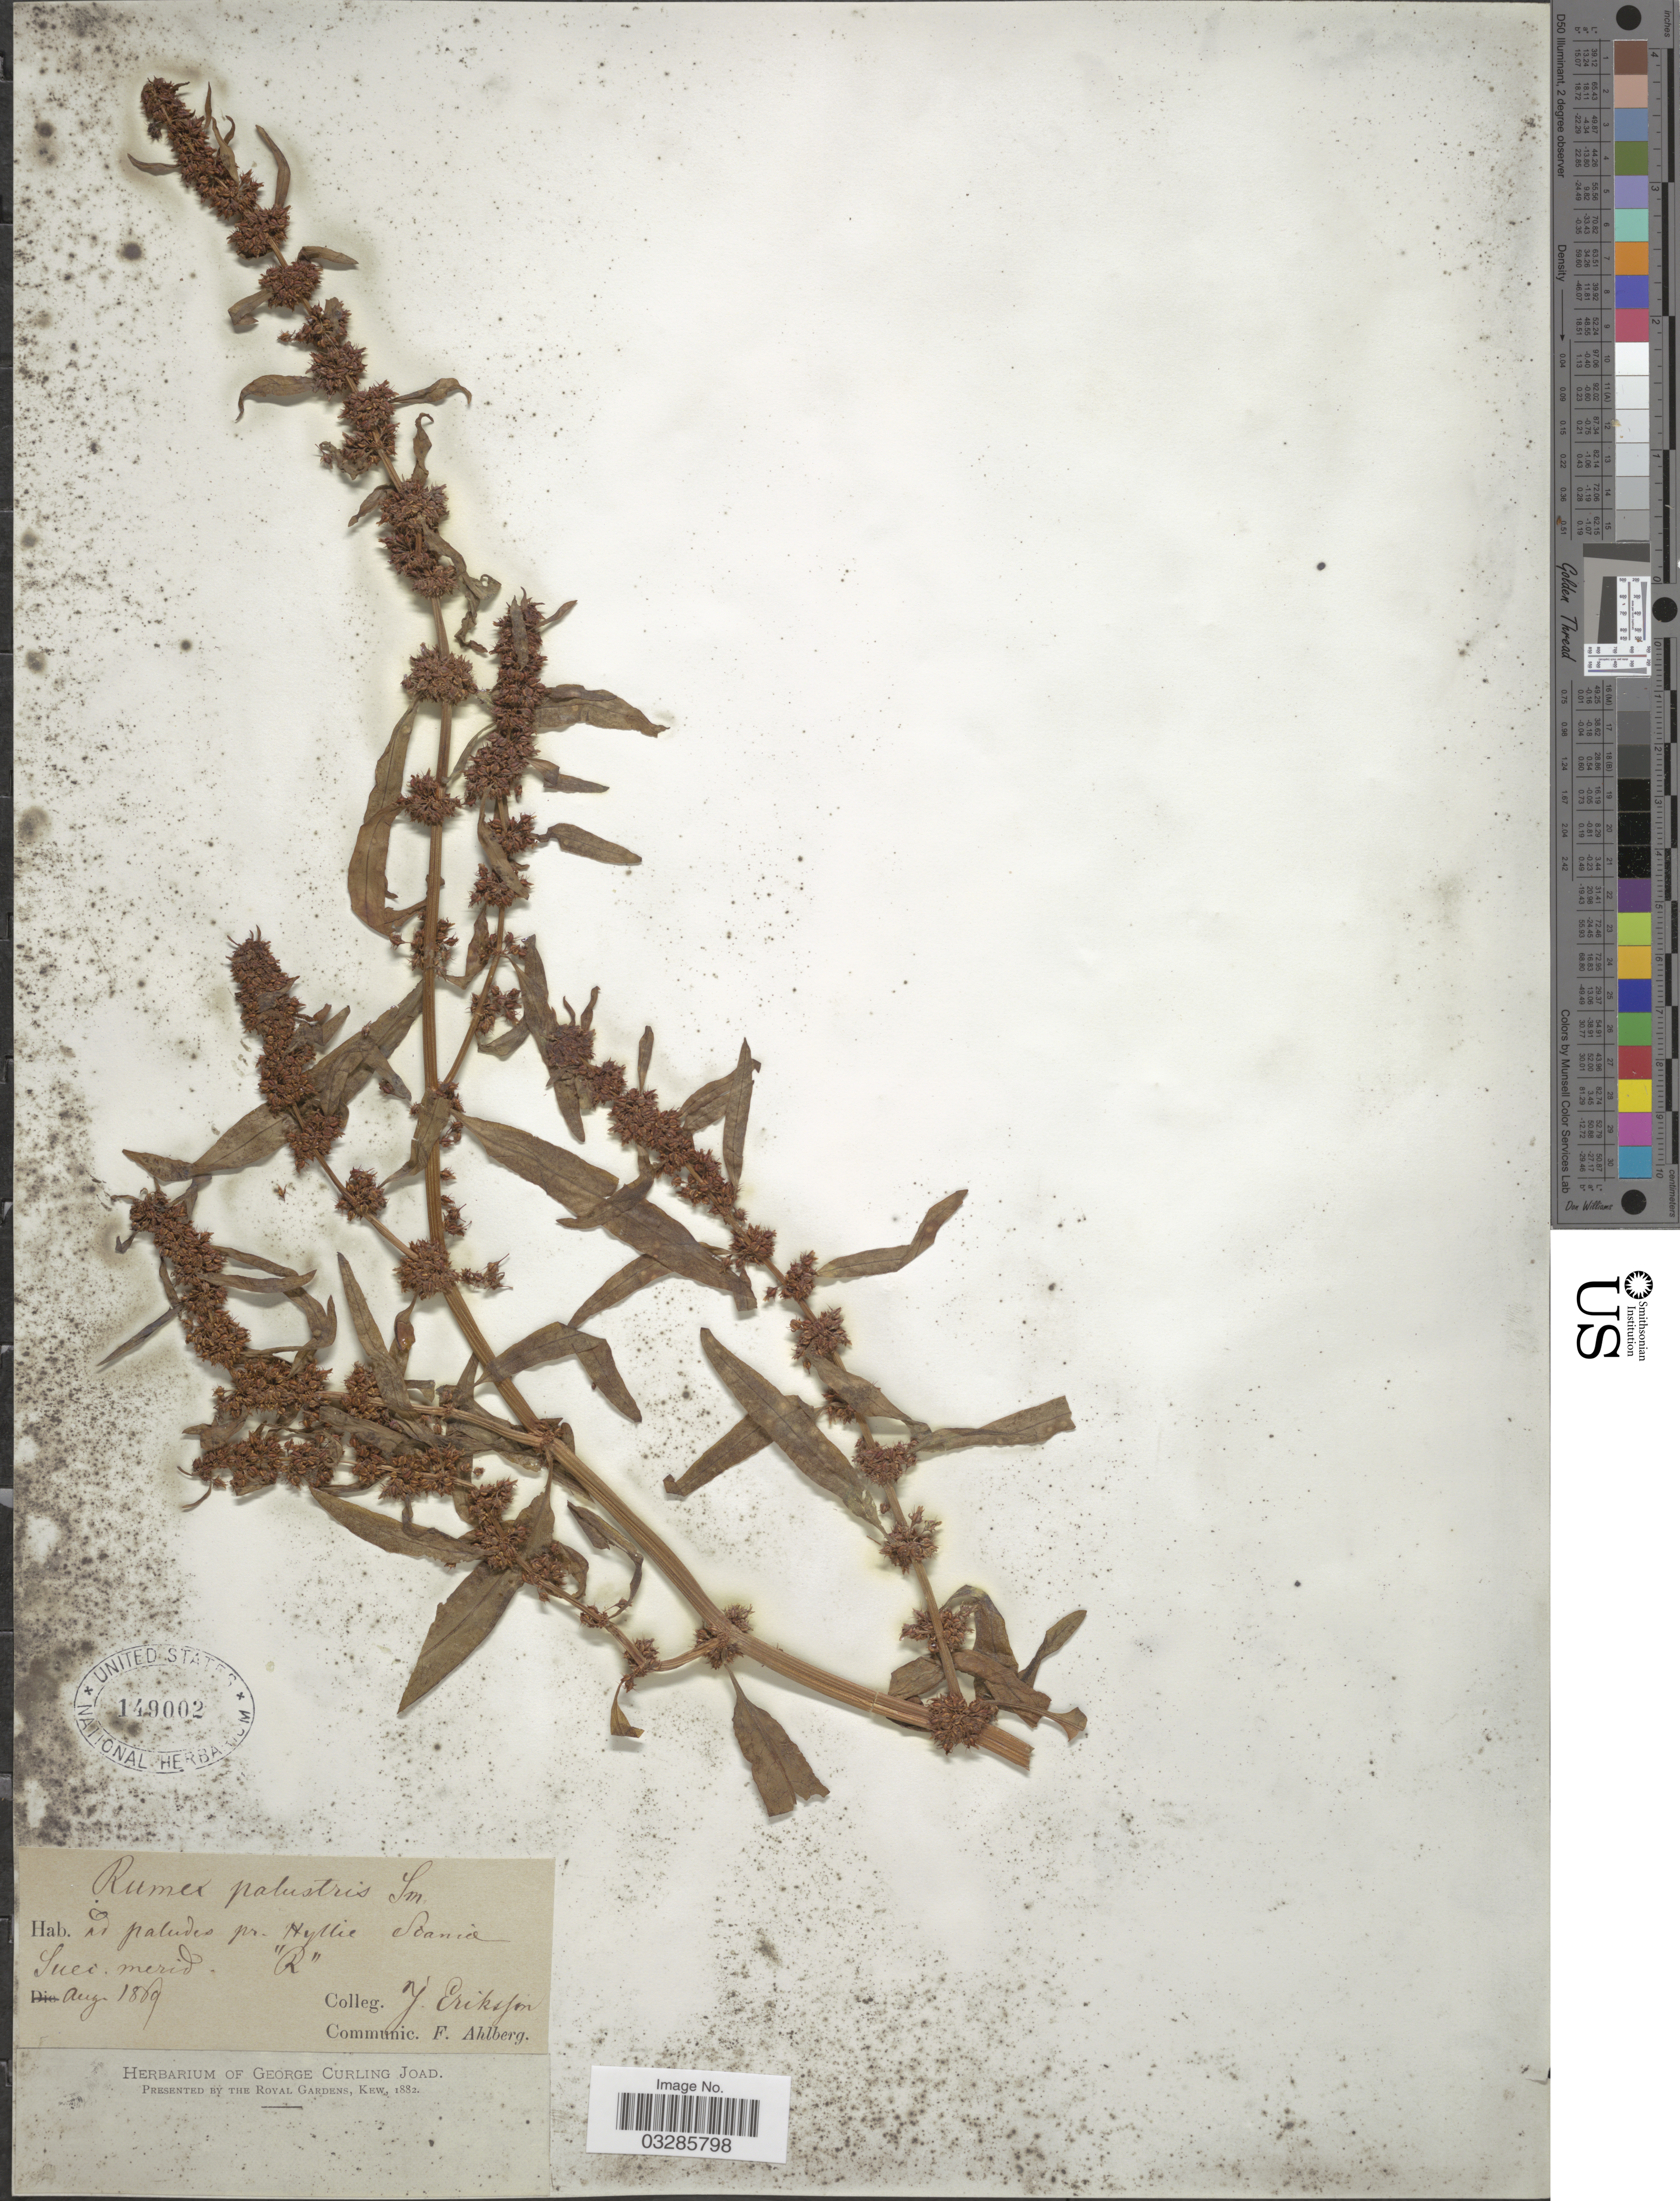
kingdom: Plantae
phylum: Tracheophyta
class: Magnoliopsida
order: Caryophyllales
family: Polygonaceae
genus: Rumex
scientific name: Rumex paluster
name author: A. Kern.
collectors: J. Erikson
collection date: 1809-08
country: Sweden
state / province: Skåne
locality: In paludes pr. Hyllie Scania Suec. merid.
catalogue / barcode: US 149002